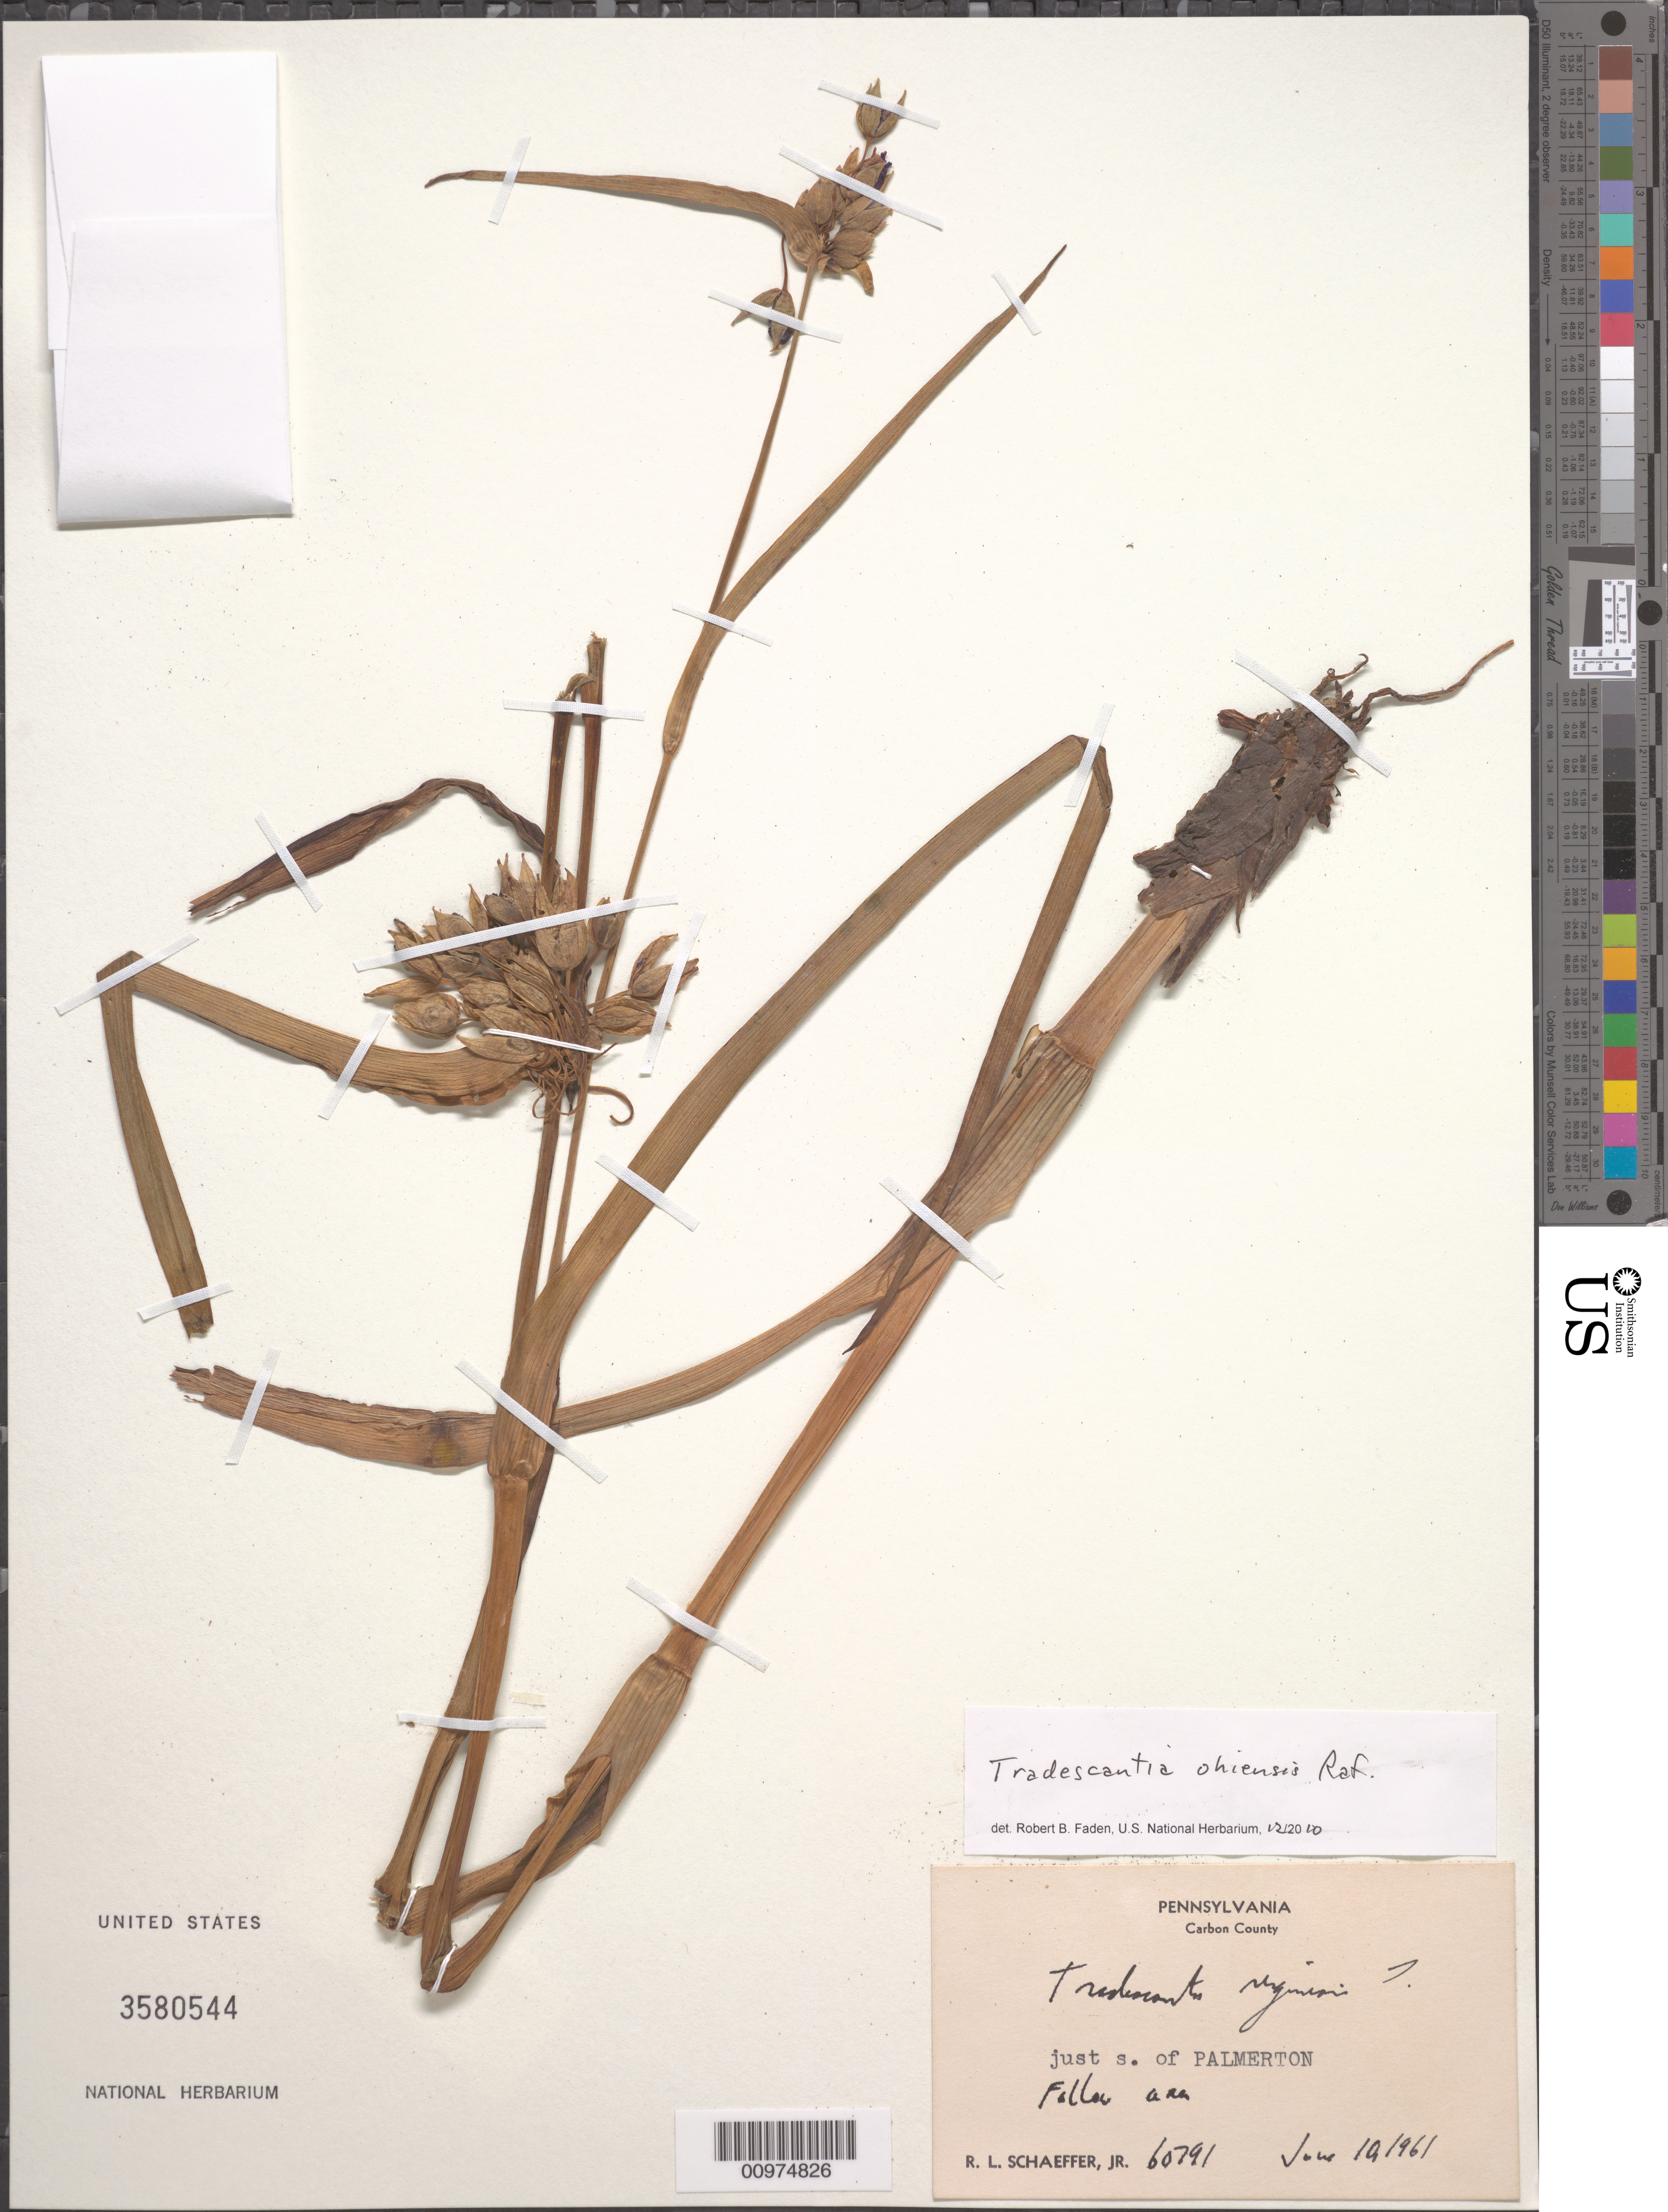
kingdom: Plantae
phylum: Tracheophyta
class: Liliopsida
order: Commelinales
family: Commelinaceae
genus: Tradescantia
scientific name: Tradescantia ohiensis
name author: Raf.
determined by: Faden, Robert B., (US), Smithsonian Institution - National Museum of Natural History (UNITED STATES)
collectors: R. Schaeffer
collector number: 60791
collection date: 1961-06-19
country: United States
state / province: Pennsylvania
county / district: Carbon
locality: just s. of Palmerton.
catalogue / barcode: US 3580544